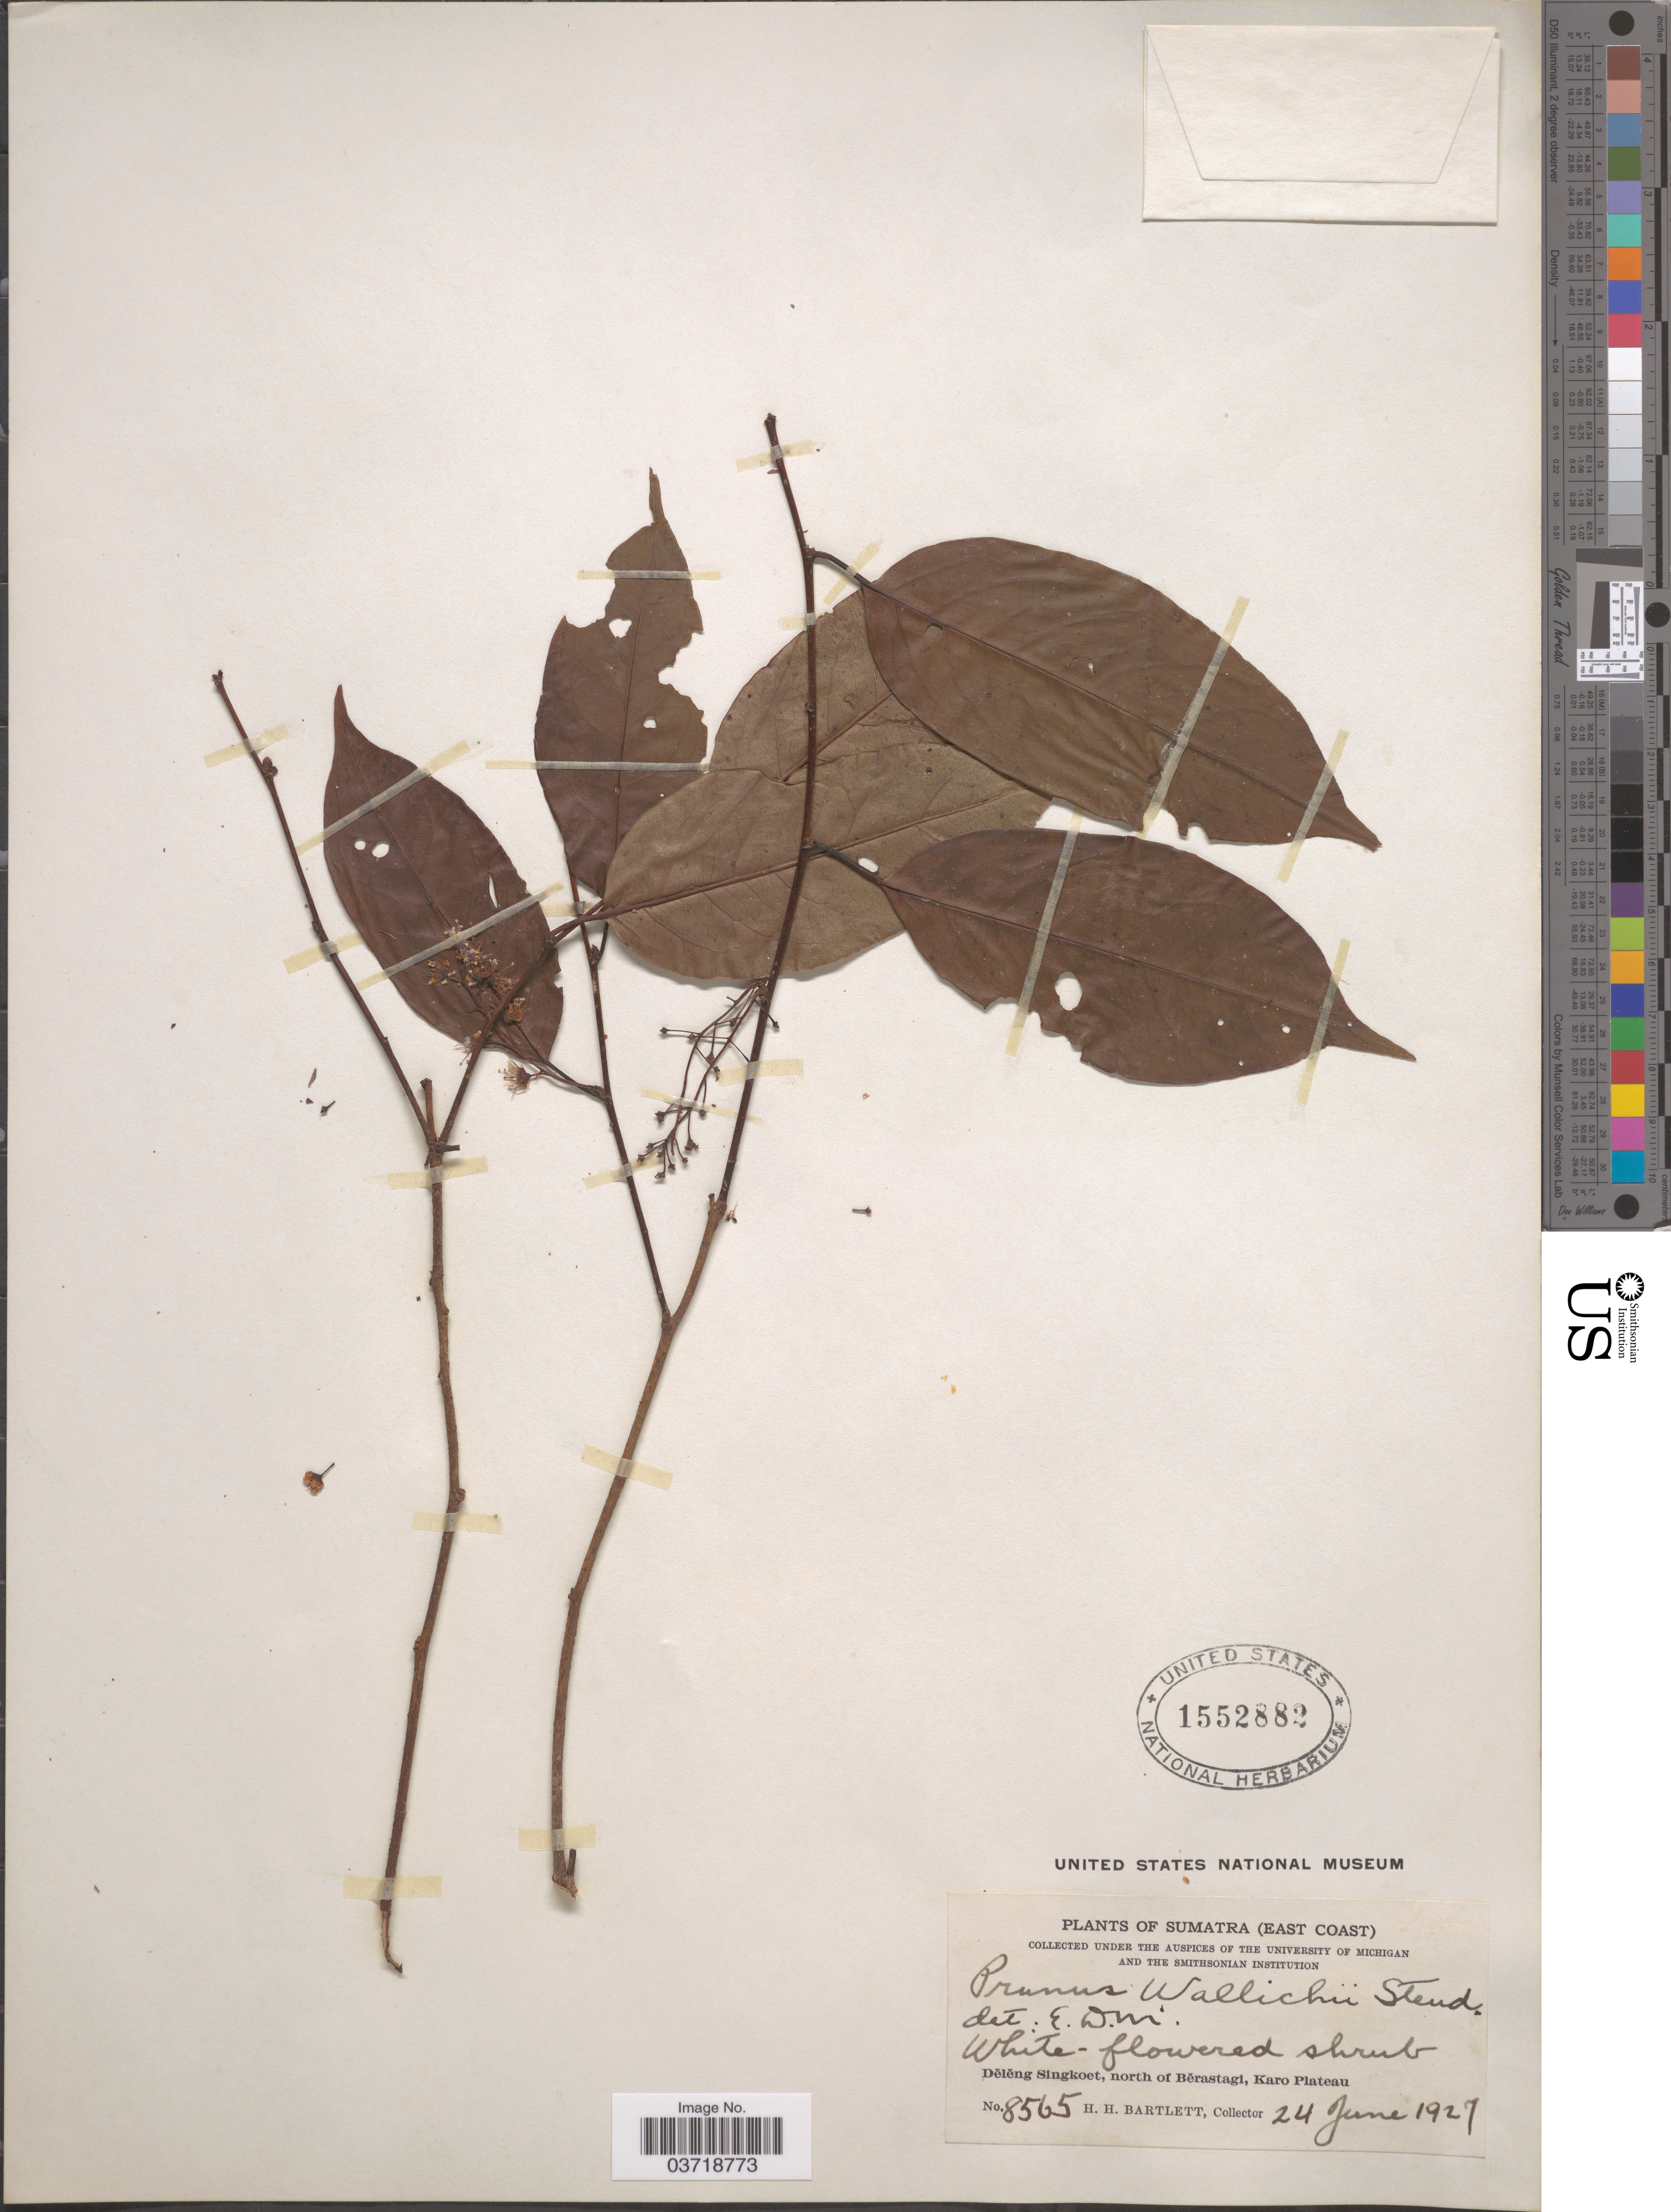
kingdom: Plantae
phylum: Tracheophyta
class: Magnoliopsida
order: Rosales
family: Rosaceae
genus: Prunus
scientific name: Prunus wallichii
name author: Steud.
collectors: H. H. Bartlett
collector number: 8565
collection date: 1927-06-24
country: Indonesia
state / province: Sumatra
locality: East Coast. Dĕlĕng Singkoet, north of Bĕrastagi, Karo Plateau.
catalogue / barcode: US 1552882